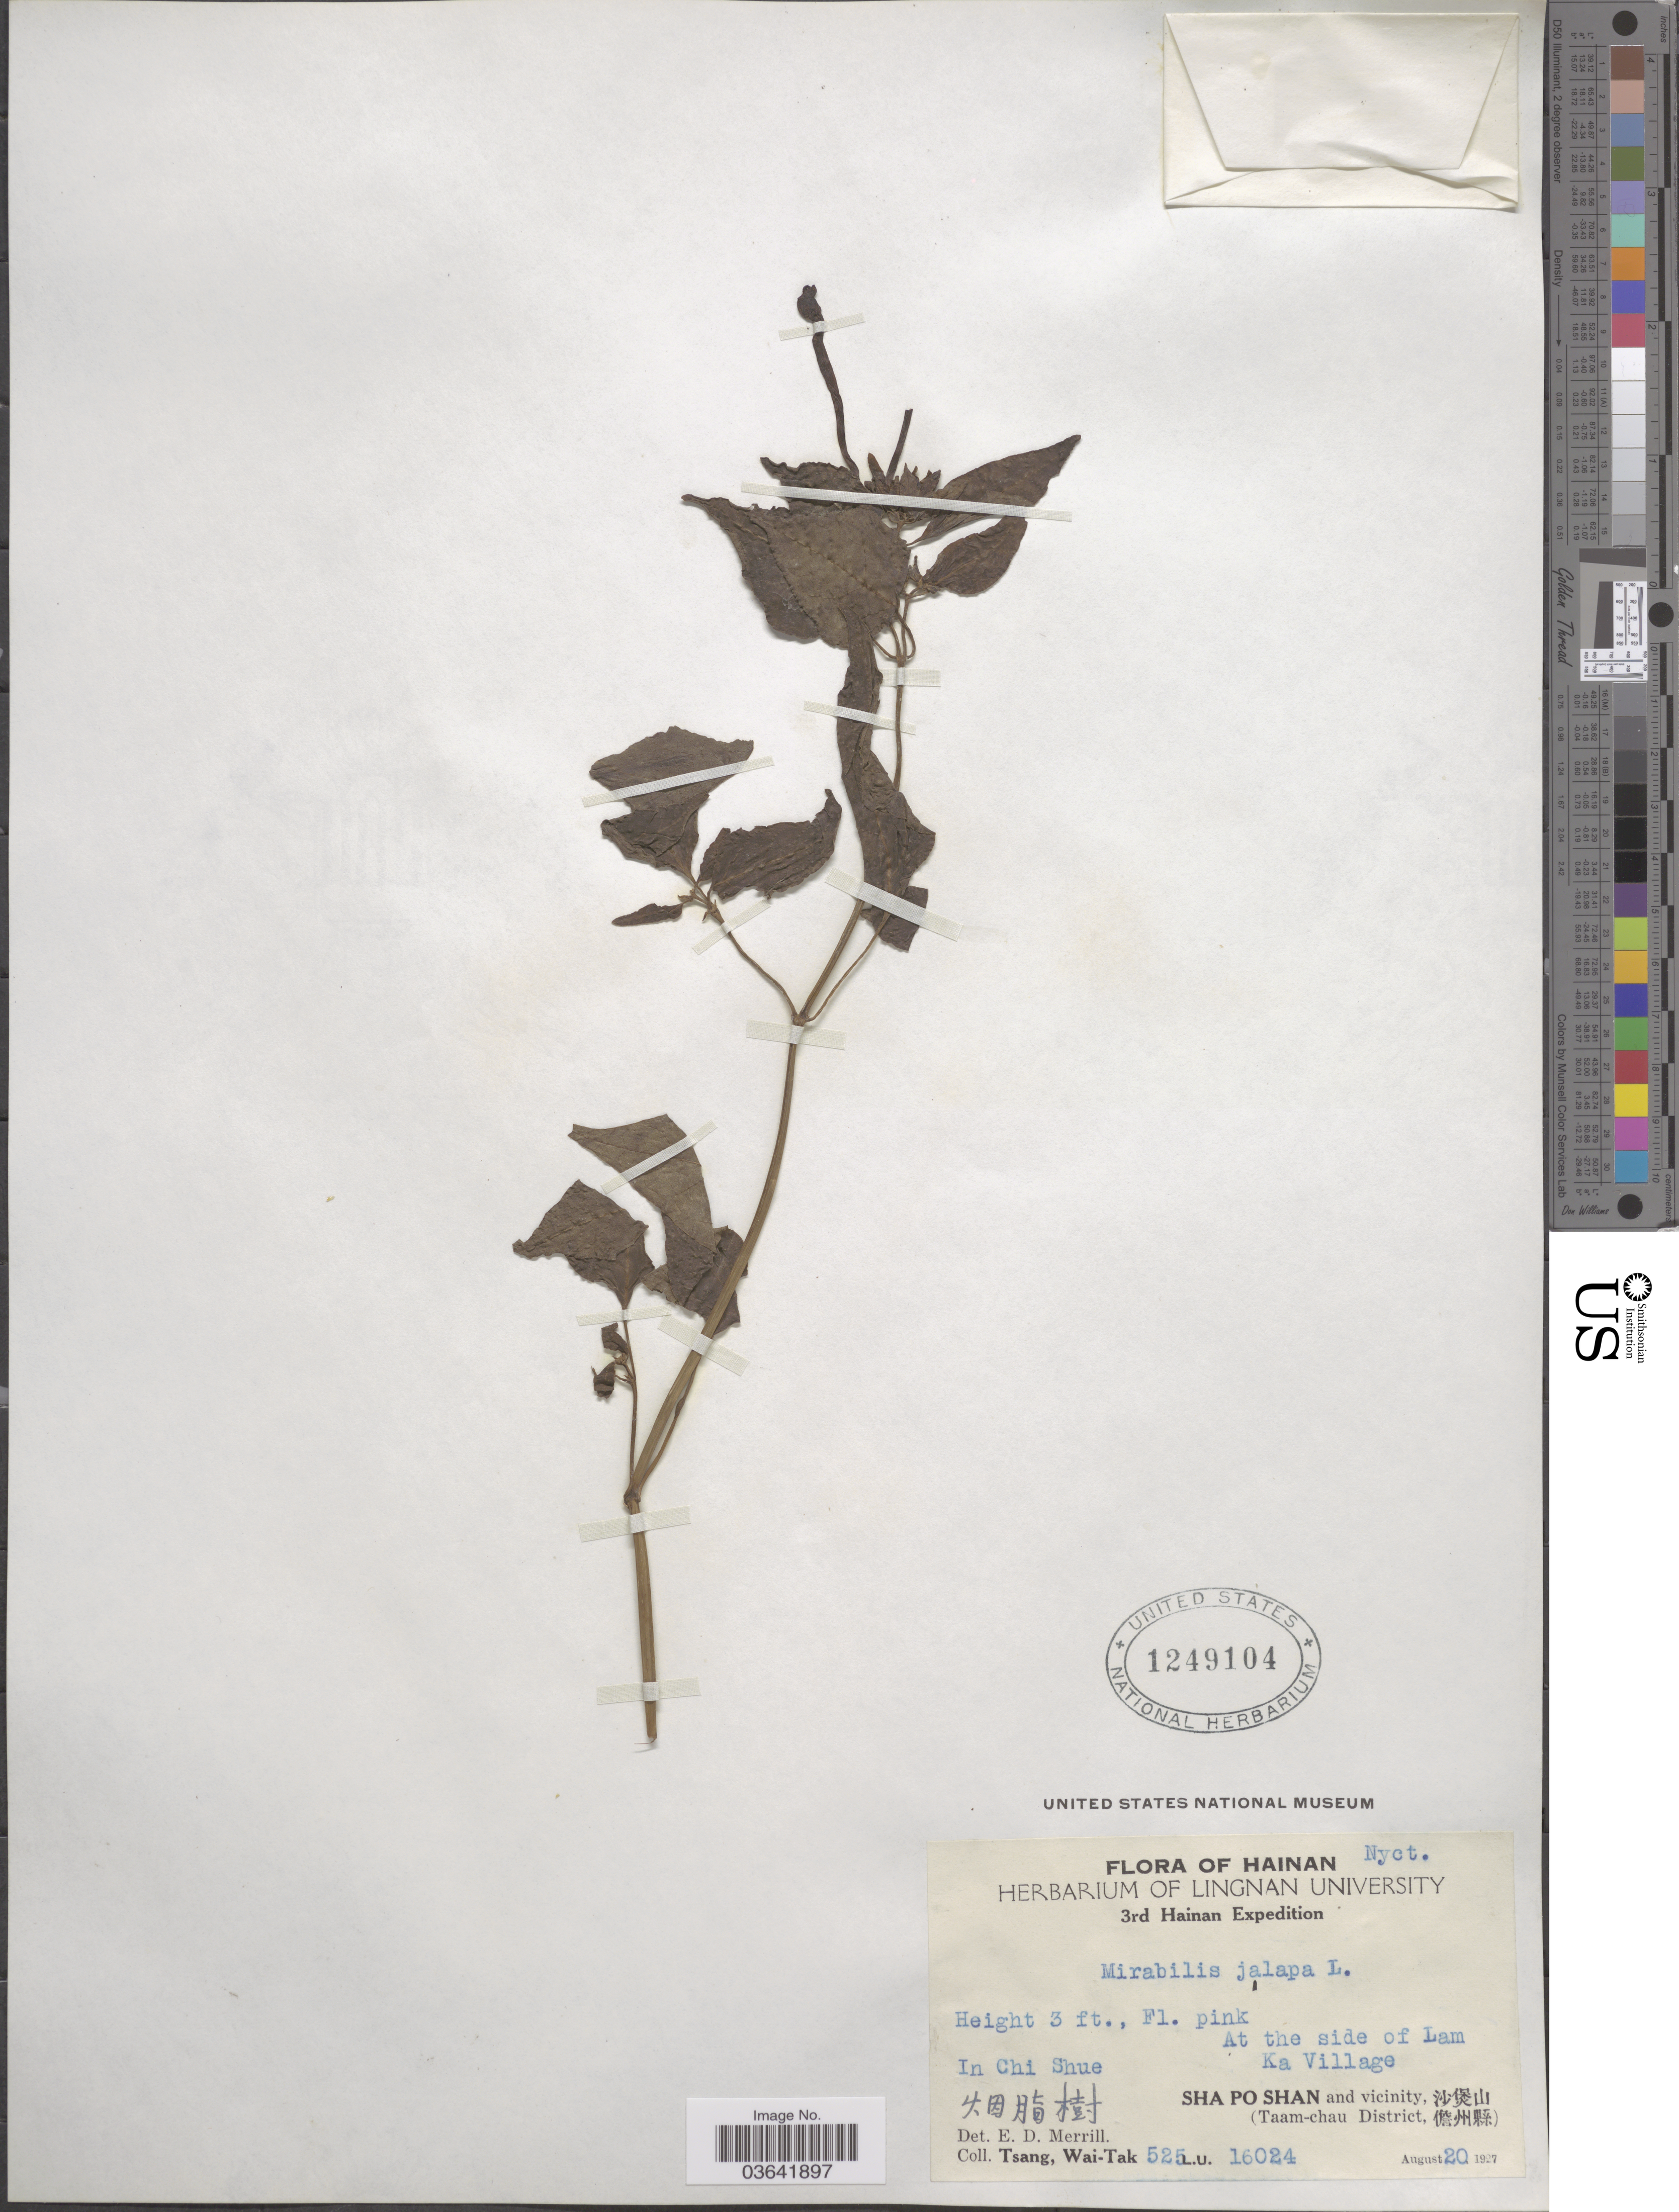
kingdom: Plantae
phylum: Tracheophyta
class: Magnoliopsida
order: Caryophyllales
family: Nyctaginaceae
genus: Mirabilis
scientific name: Mirabilis jalapa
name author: L.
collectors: W. T. Tsang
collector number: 525 L.U. 16024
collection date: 1927-08-20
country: China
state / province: Hainan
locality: In Chi Shue . Sha Po Shan and vicinity, (Taam-chau District.)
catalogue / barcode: US 1249104